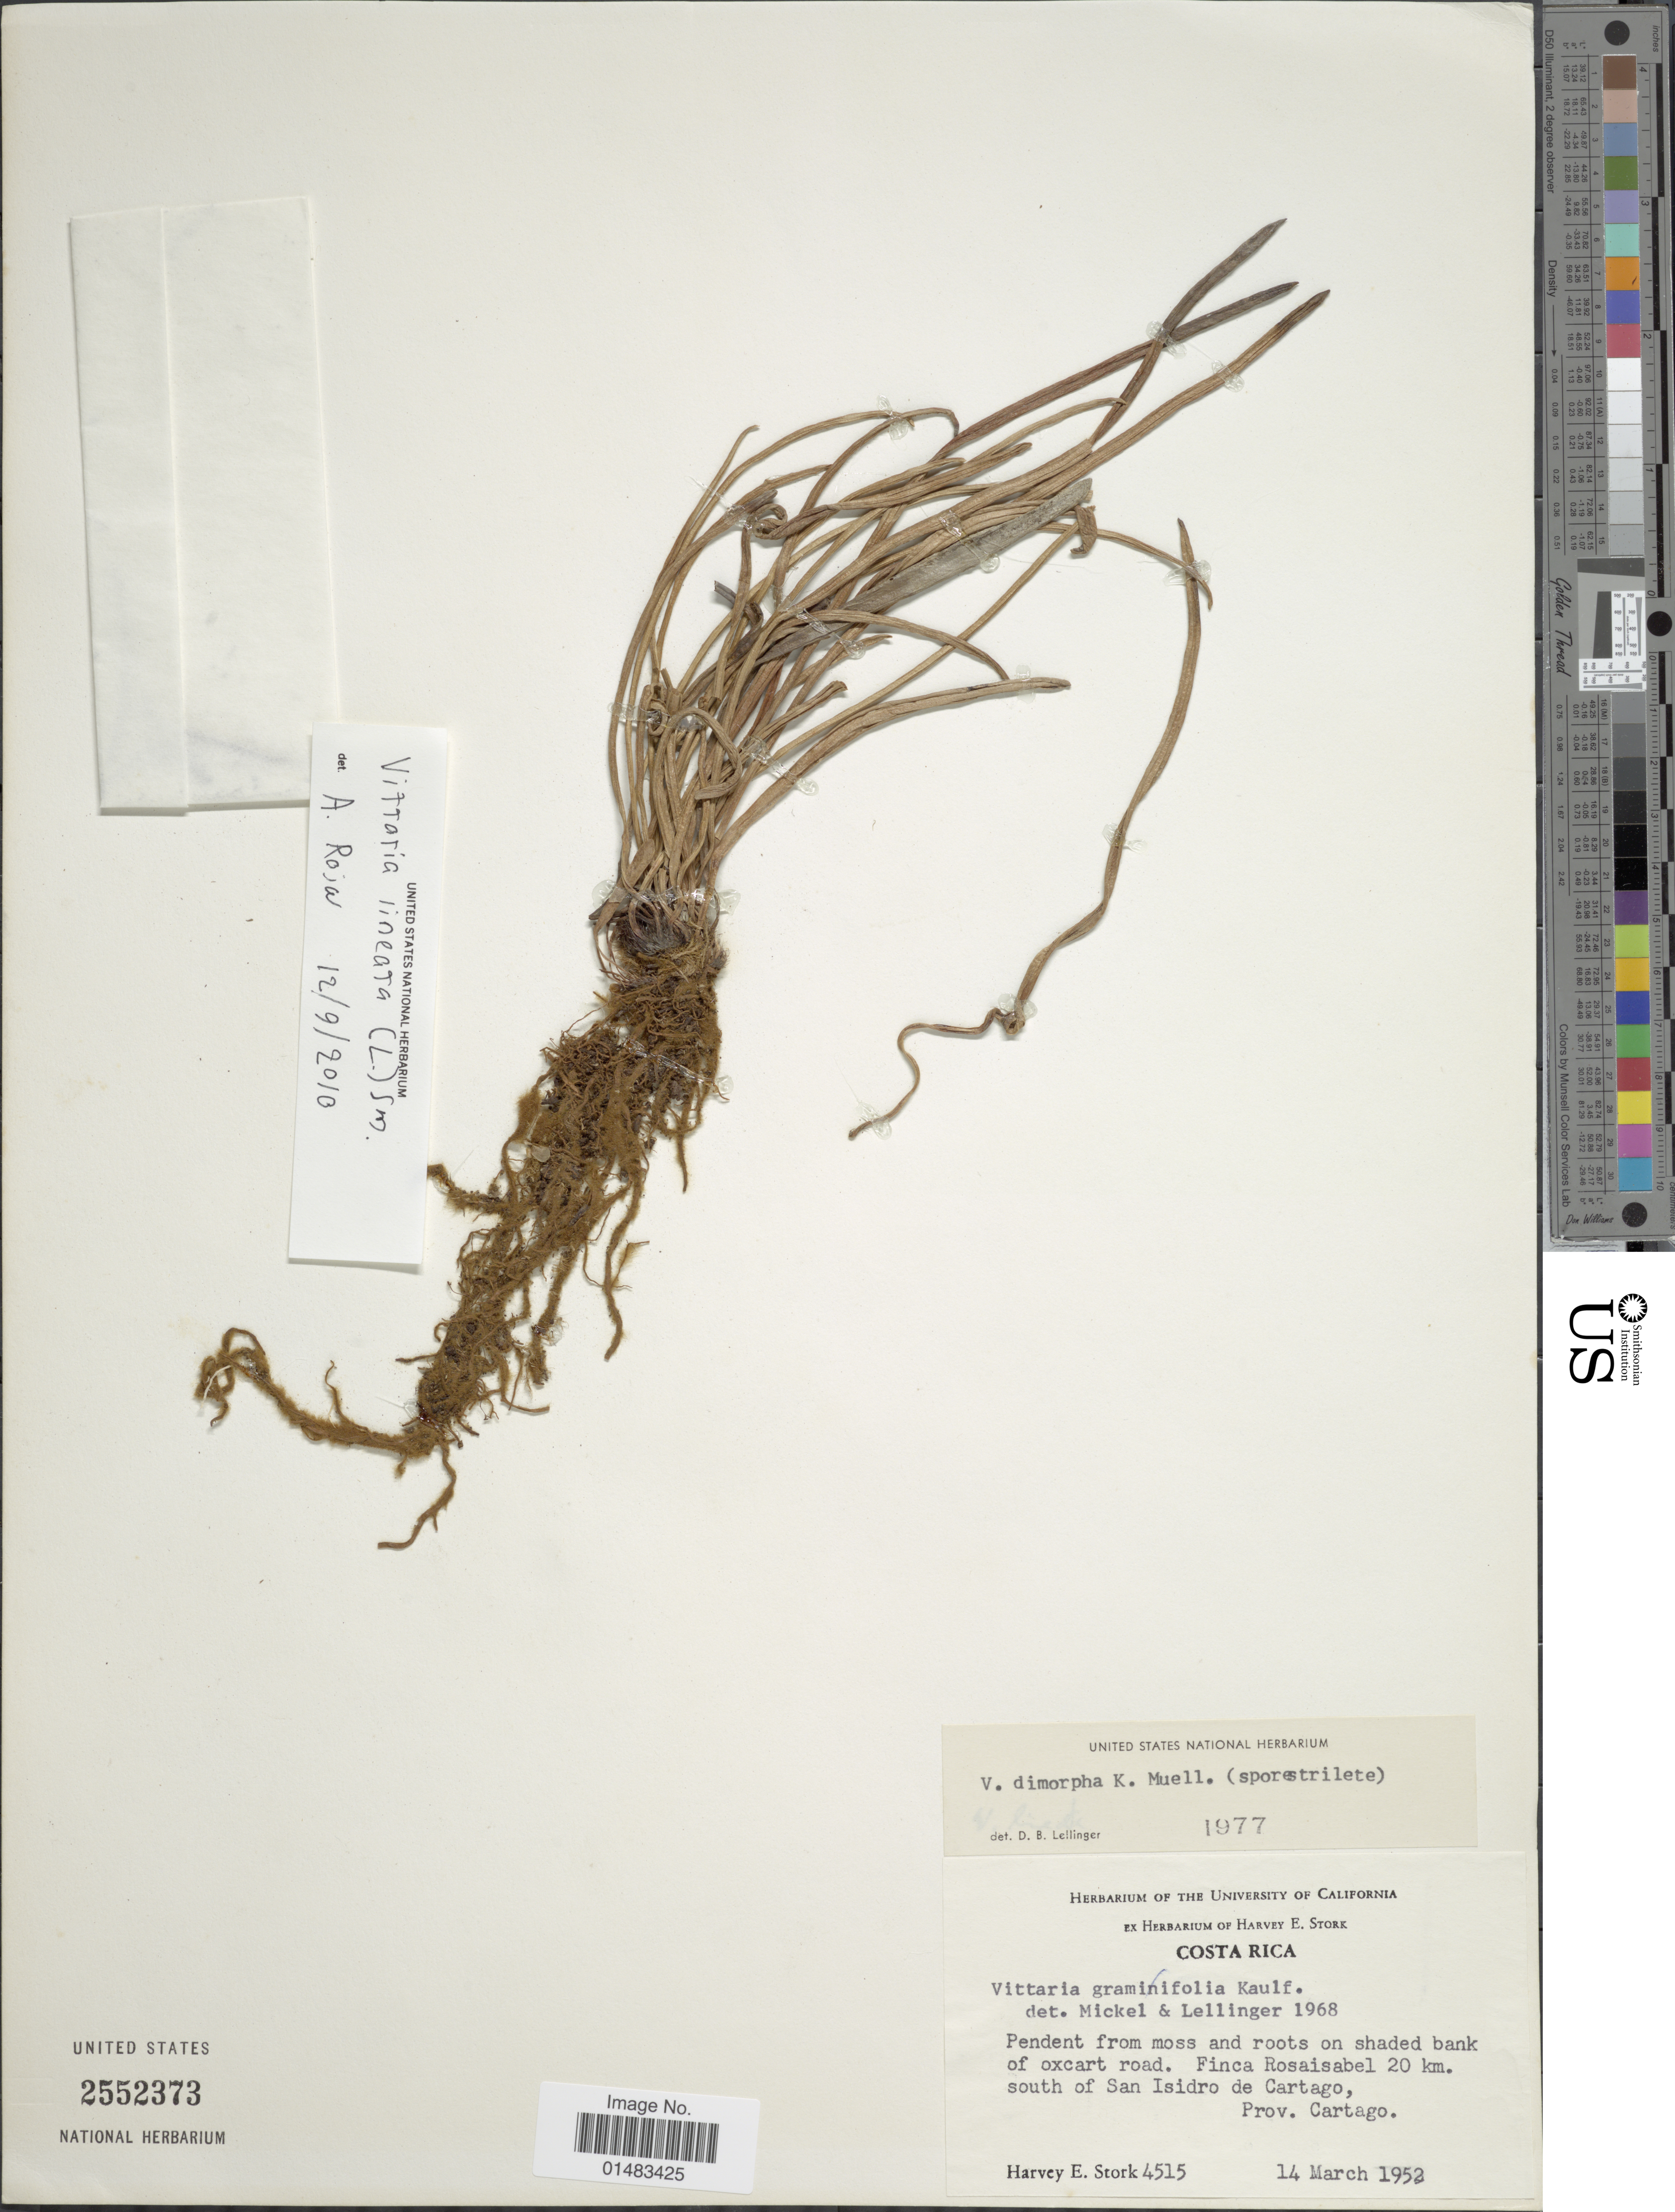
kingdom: Plantae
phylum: Tracheophyta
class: Polypodiopsida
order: Polypodiales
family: Pteridaceae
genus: Vittaria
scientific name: Vittaria dimorpha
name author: K. Müller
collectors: H. E. Stork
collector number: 4515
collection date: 1952-03-14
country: Costa Rica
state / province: Cartago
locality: Pendent from moss and roots on shaded bank of oxcart road. Finca Rosaisabel 20 km. south of San Isidro de Cartago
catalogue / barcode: US 2552373